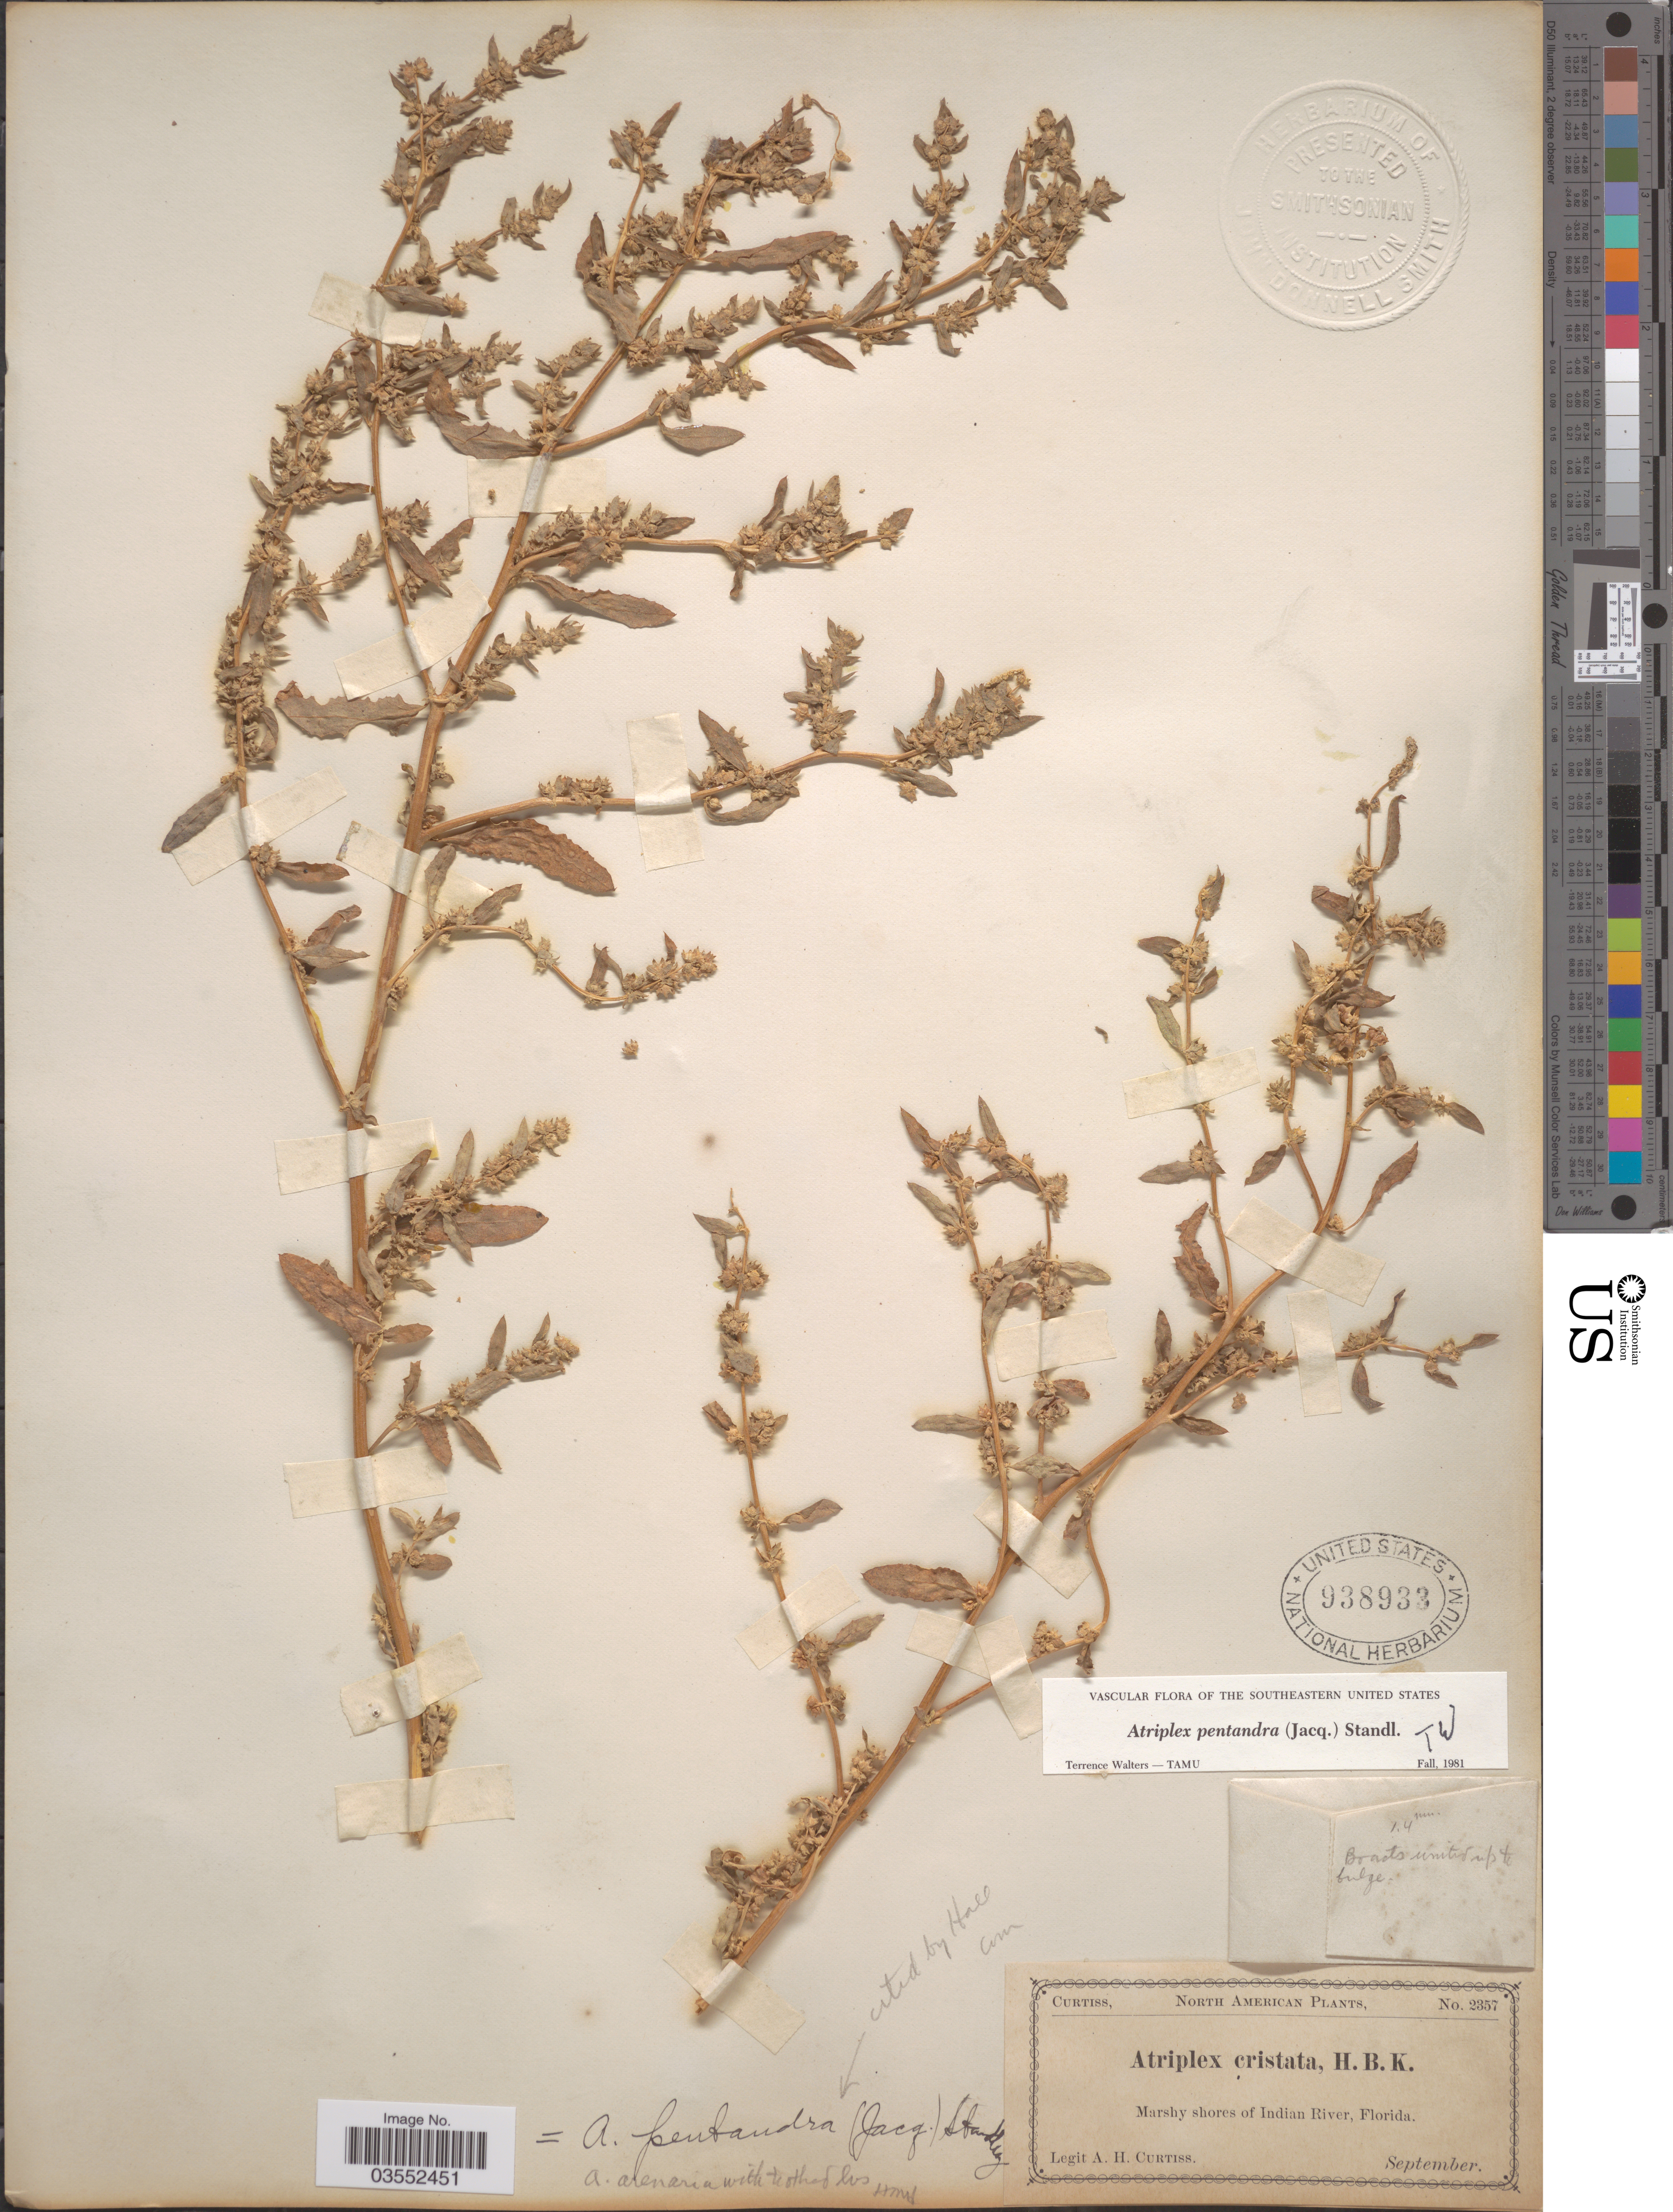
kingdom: Plantae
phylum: Tracheophyta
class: Magnoliopsida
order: Caryophyllales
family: Amaranthaceae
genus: Atriplex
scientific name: Atriplex pentandra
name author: (Jacq.) Standl.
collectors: A. H. Curtiss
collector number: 2357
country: United States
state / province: Florida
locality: Marshy shores of Indian River.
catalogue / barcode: US 938933